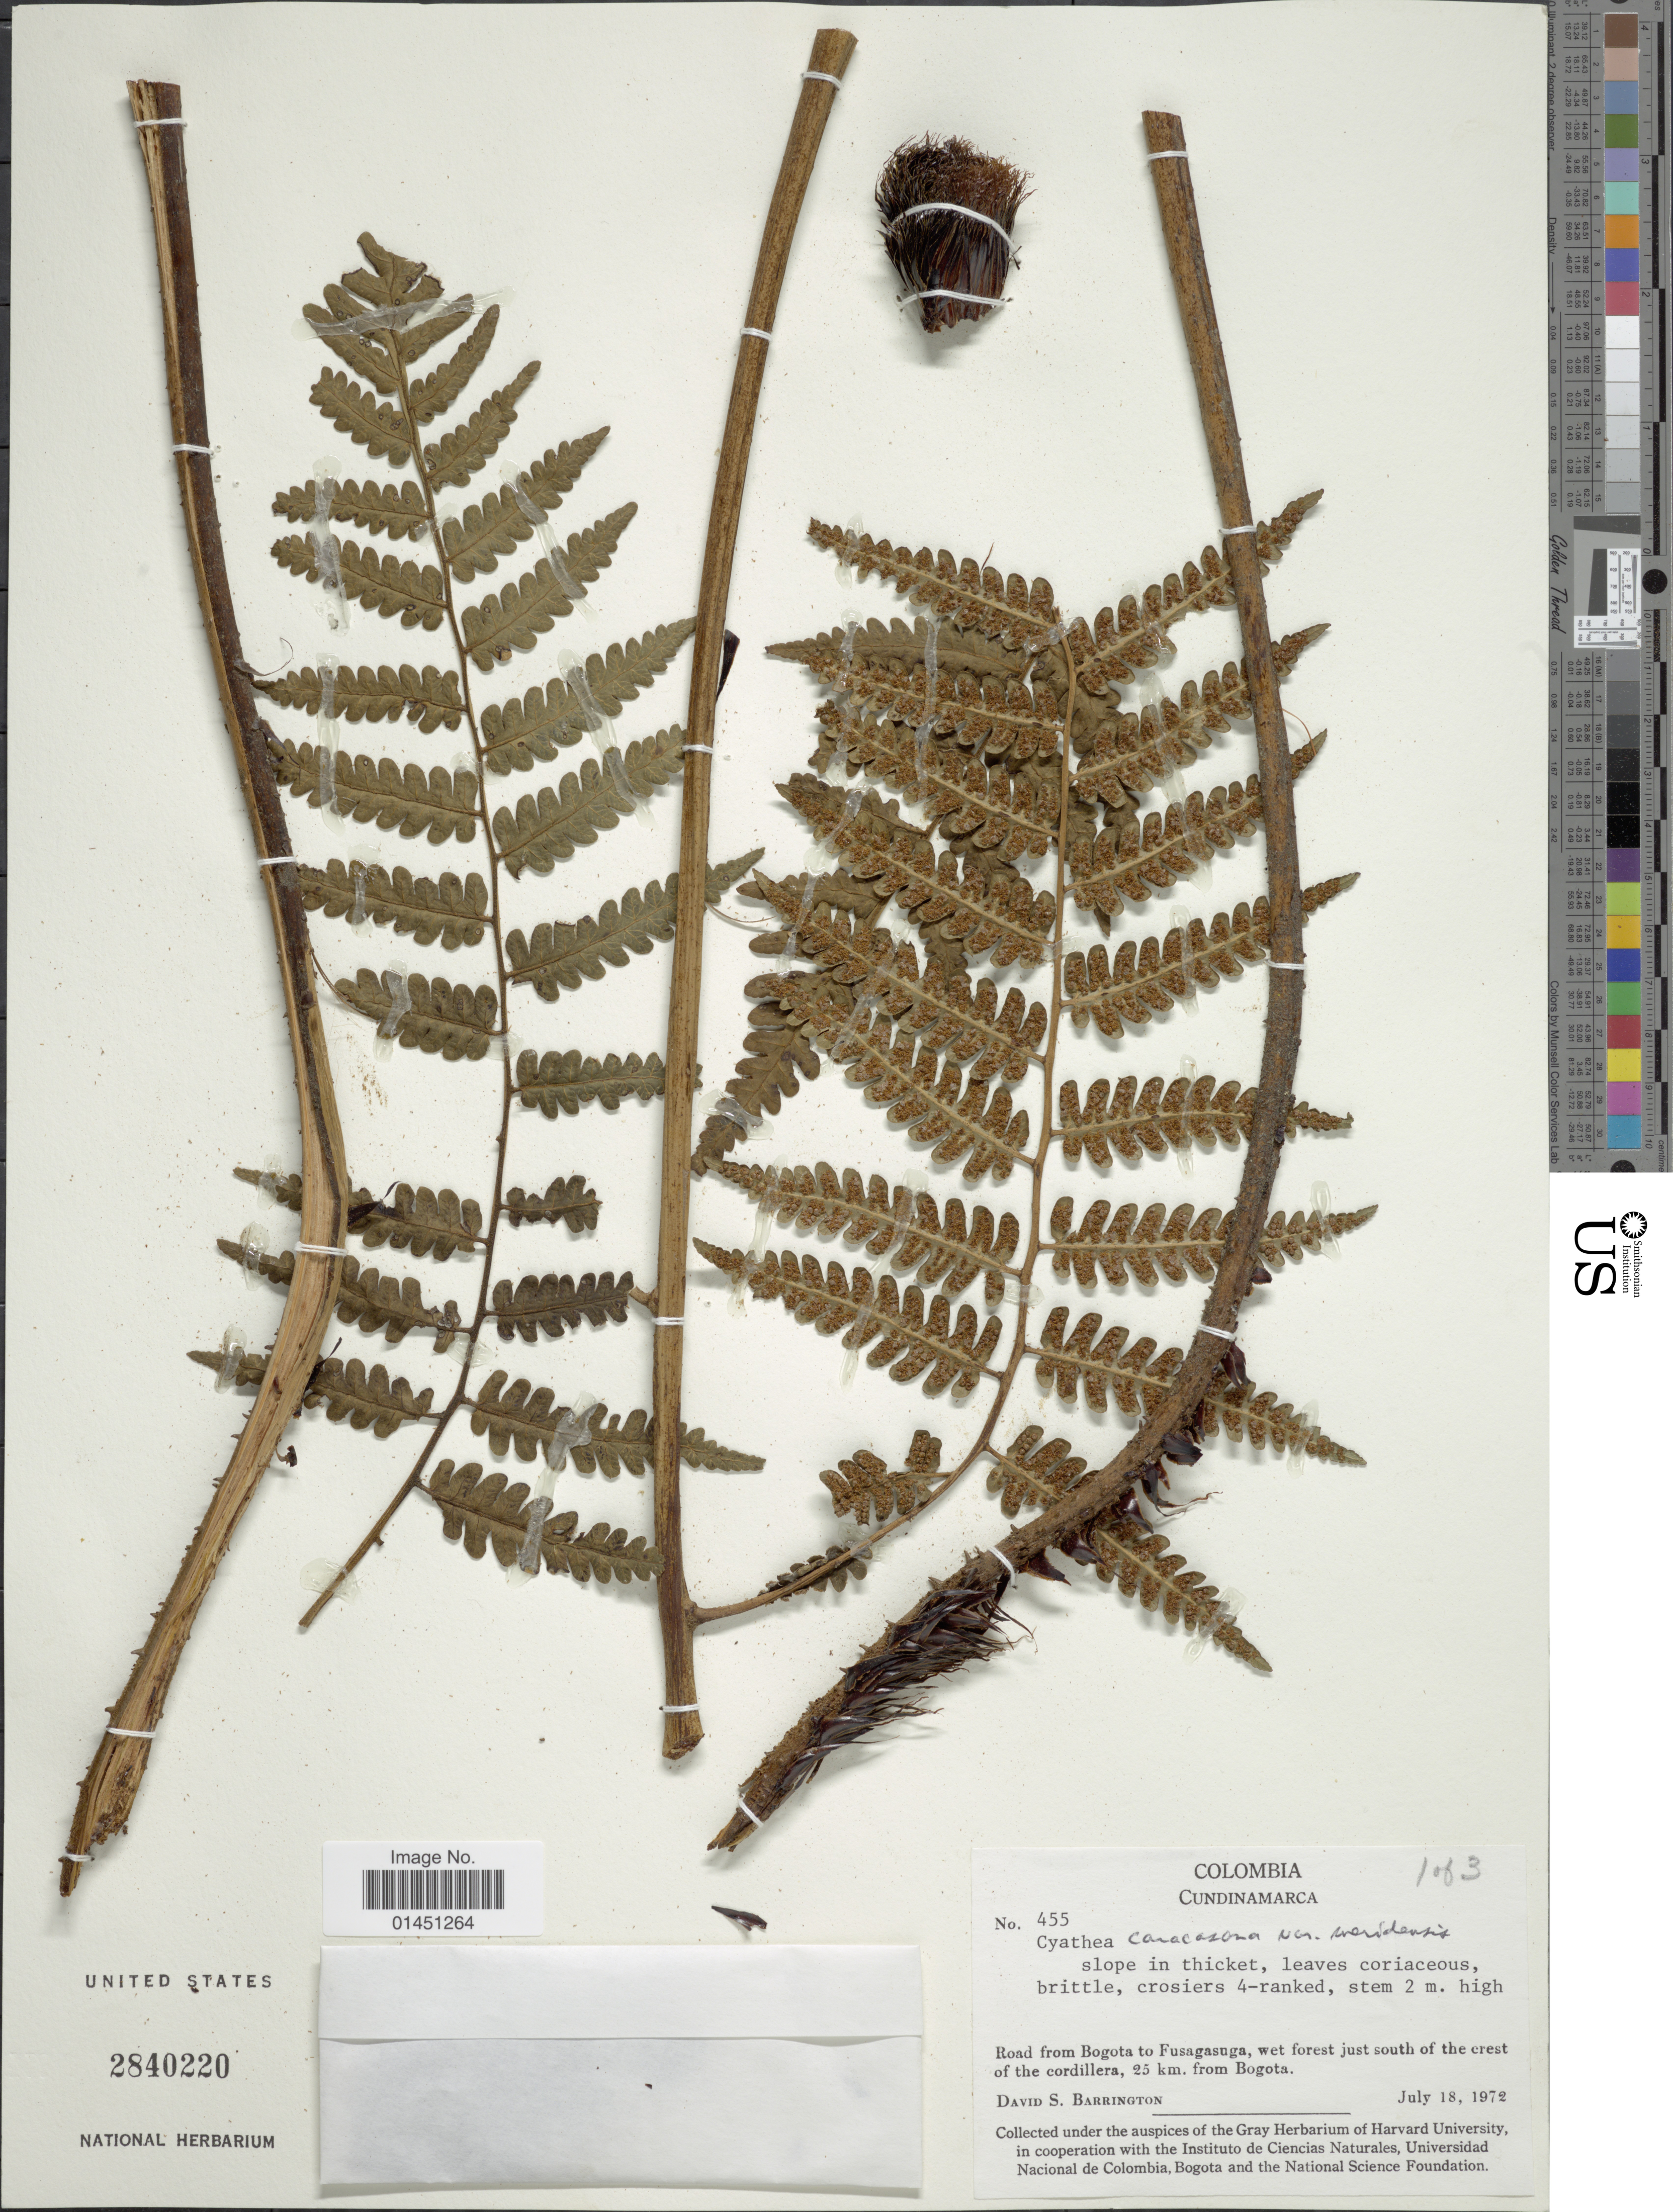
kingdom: Plantae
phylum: Tracheophyta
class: Polypodiopsida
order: Cyatheales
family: Cyatheaceae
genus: Cyathea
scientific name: Cyathea caracasana var. meridensis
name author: (H. Karst.) R.M. Tryon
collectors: D. S. Barrington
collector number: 455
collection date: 1972-07-18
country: Colombia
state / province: Cundinamarca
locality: Road from Bogota to Fusagasuga, wet forest just south of the crest of the cordillera, 25 km. from Bogota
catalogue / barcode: US 2840220